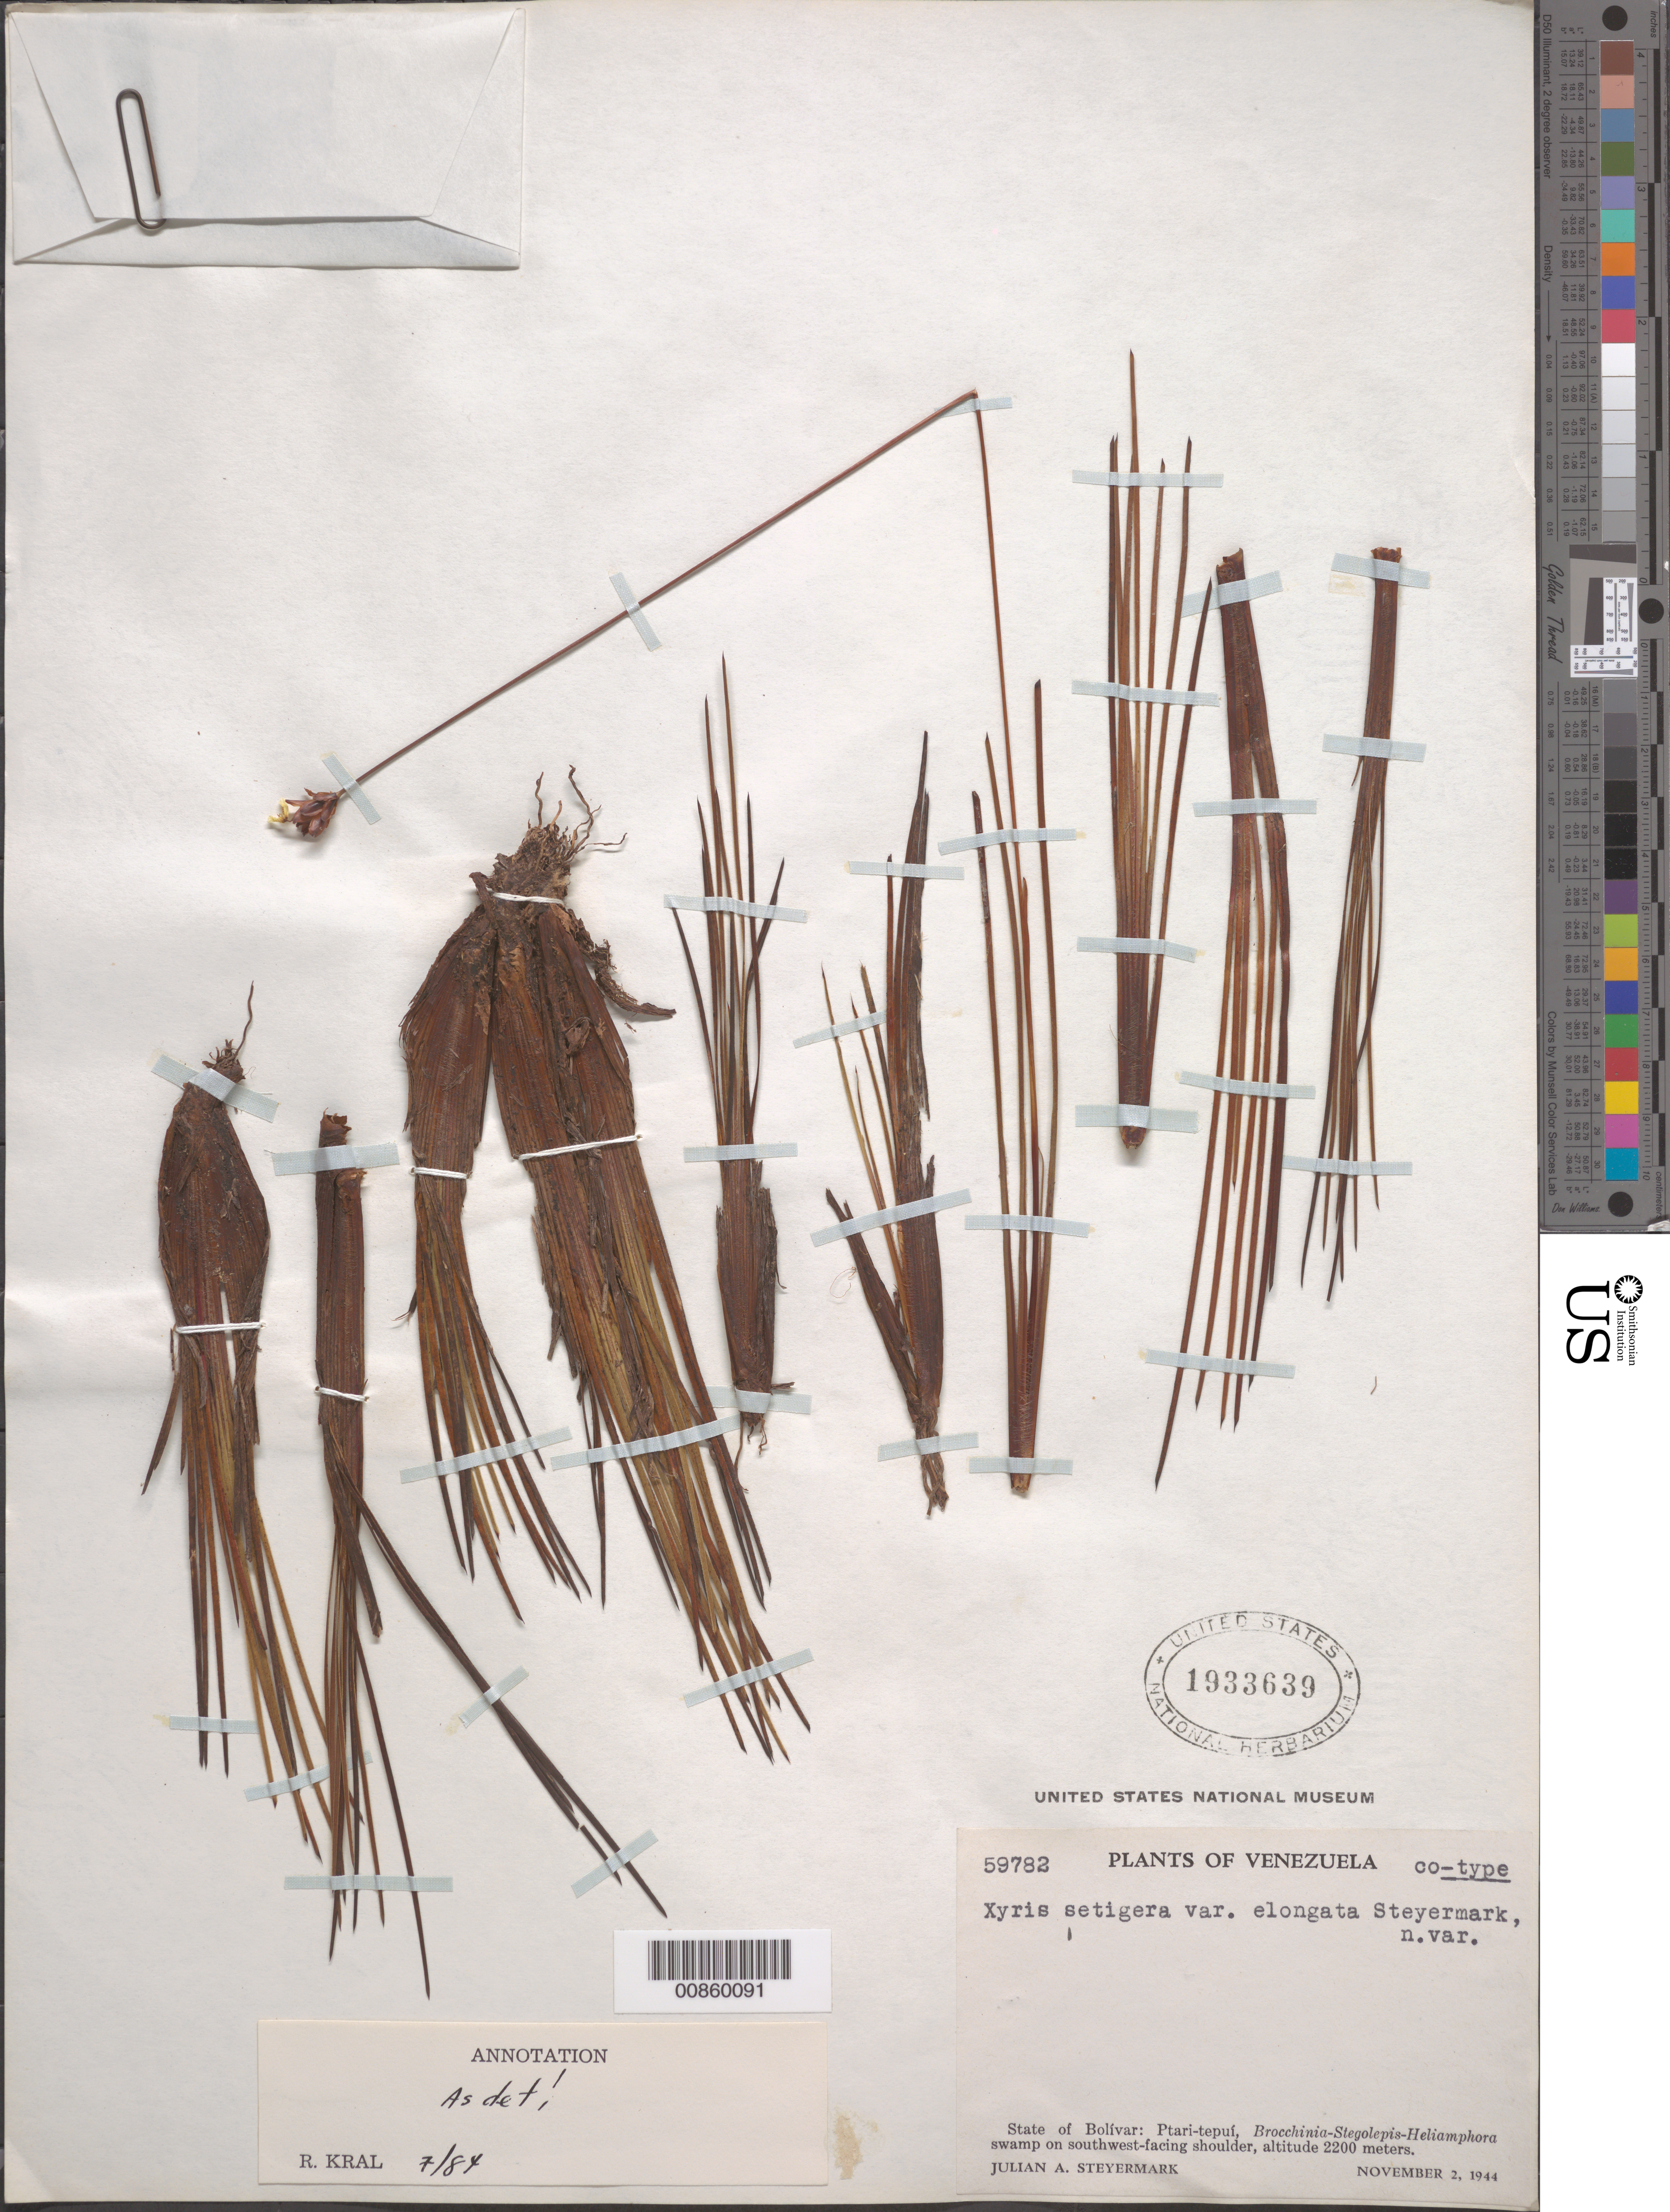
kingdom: Plantae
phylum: Tracheophyta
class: Liliopsida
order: Poales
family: Xyridaceae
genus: Xyris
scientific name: Xyris setigera var. elongata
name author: Steyerm.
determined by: Kral, Robert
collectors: J. Steyermark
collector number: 59782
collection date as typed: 2-Nov-44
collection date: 1944-11-02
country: Venezuela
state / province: Bolívar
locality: Ptari-tepuí, SW-facing shoulder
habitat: Brocchinia-Stegolepis-Heliamphora swamp.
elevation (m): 2220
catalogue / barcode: US 1933639